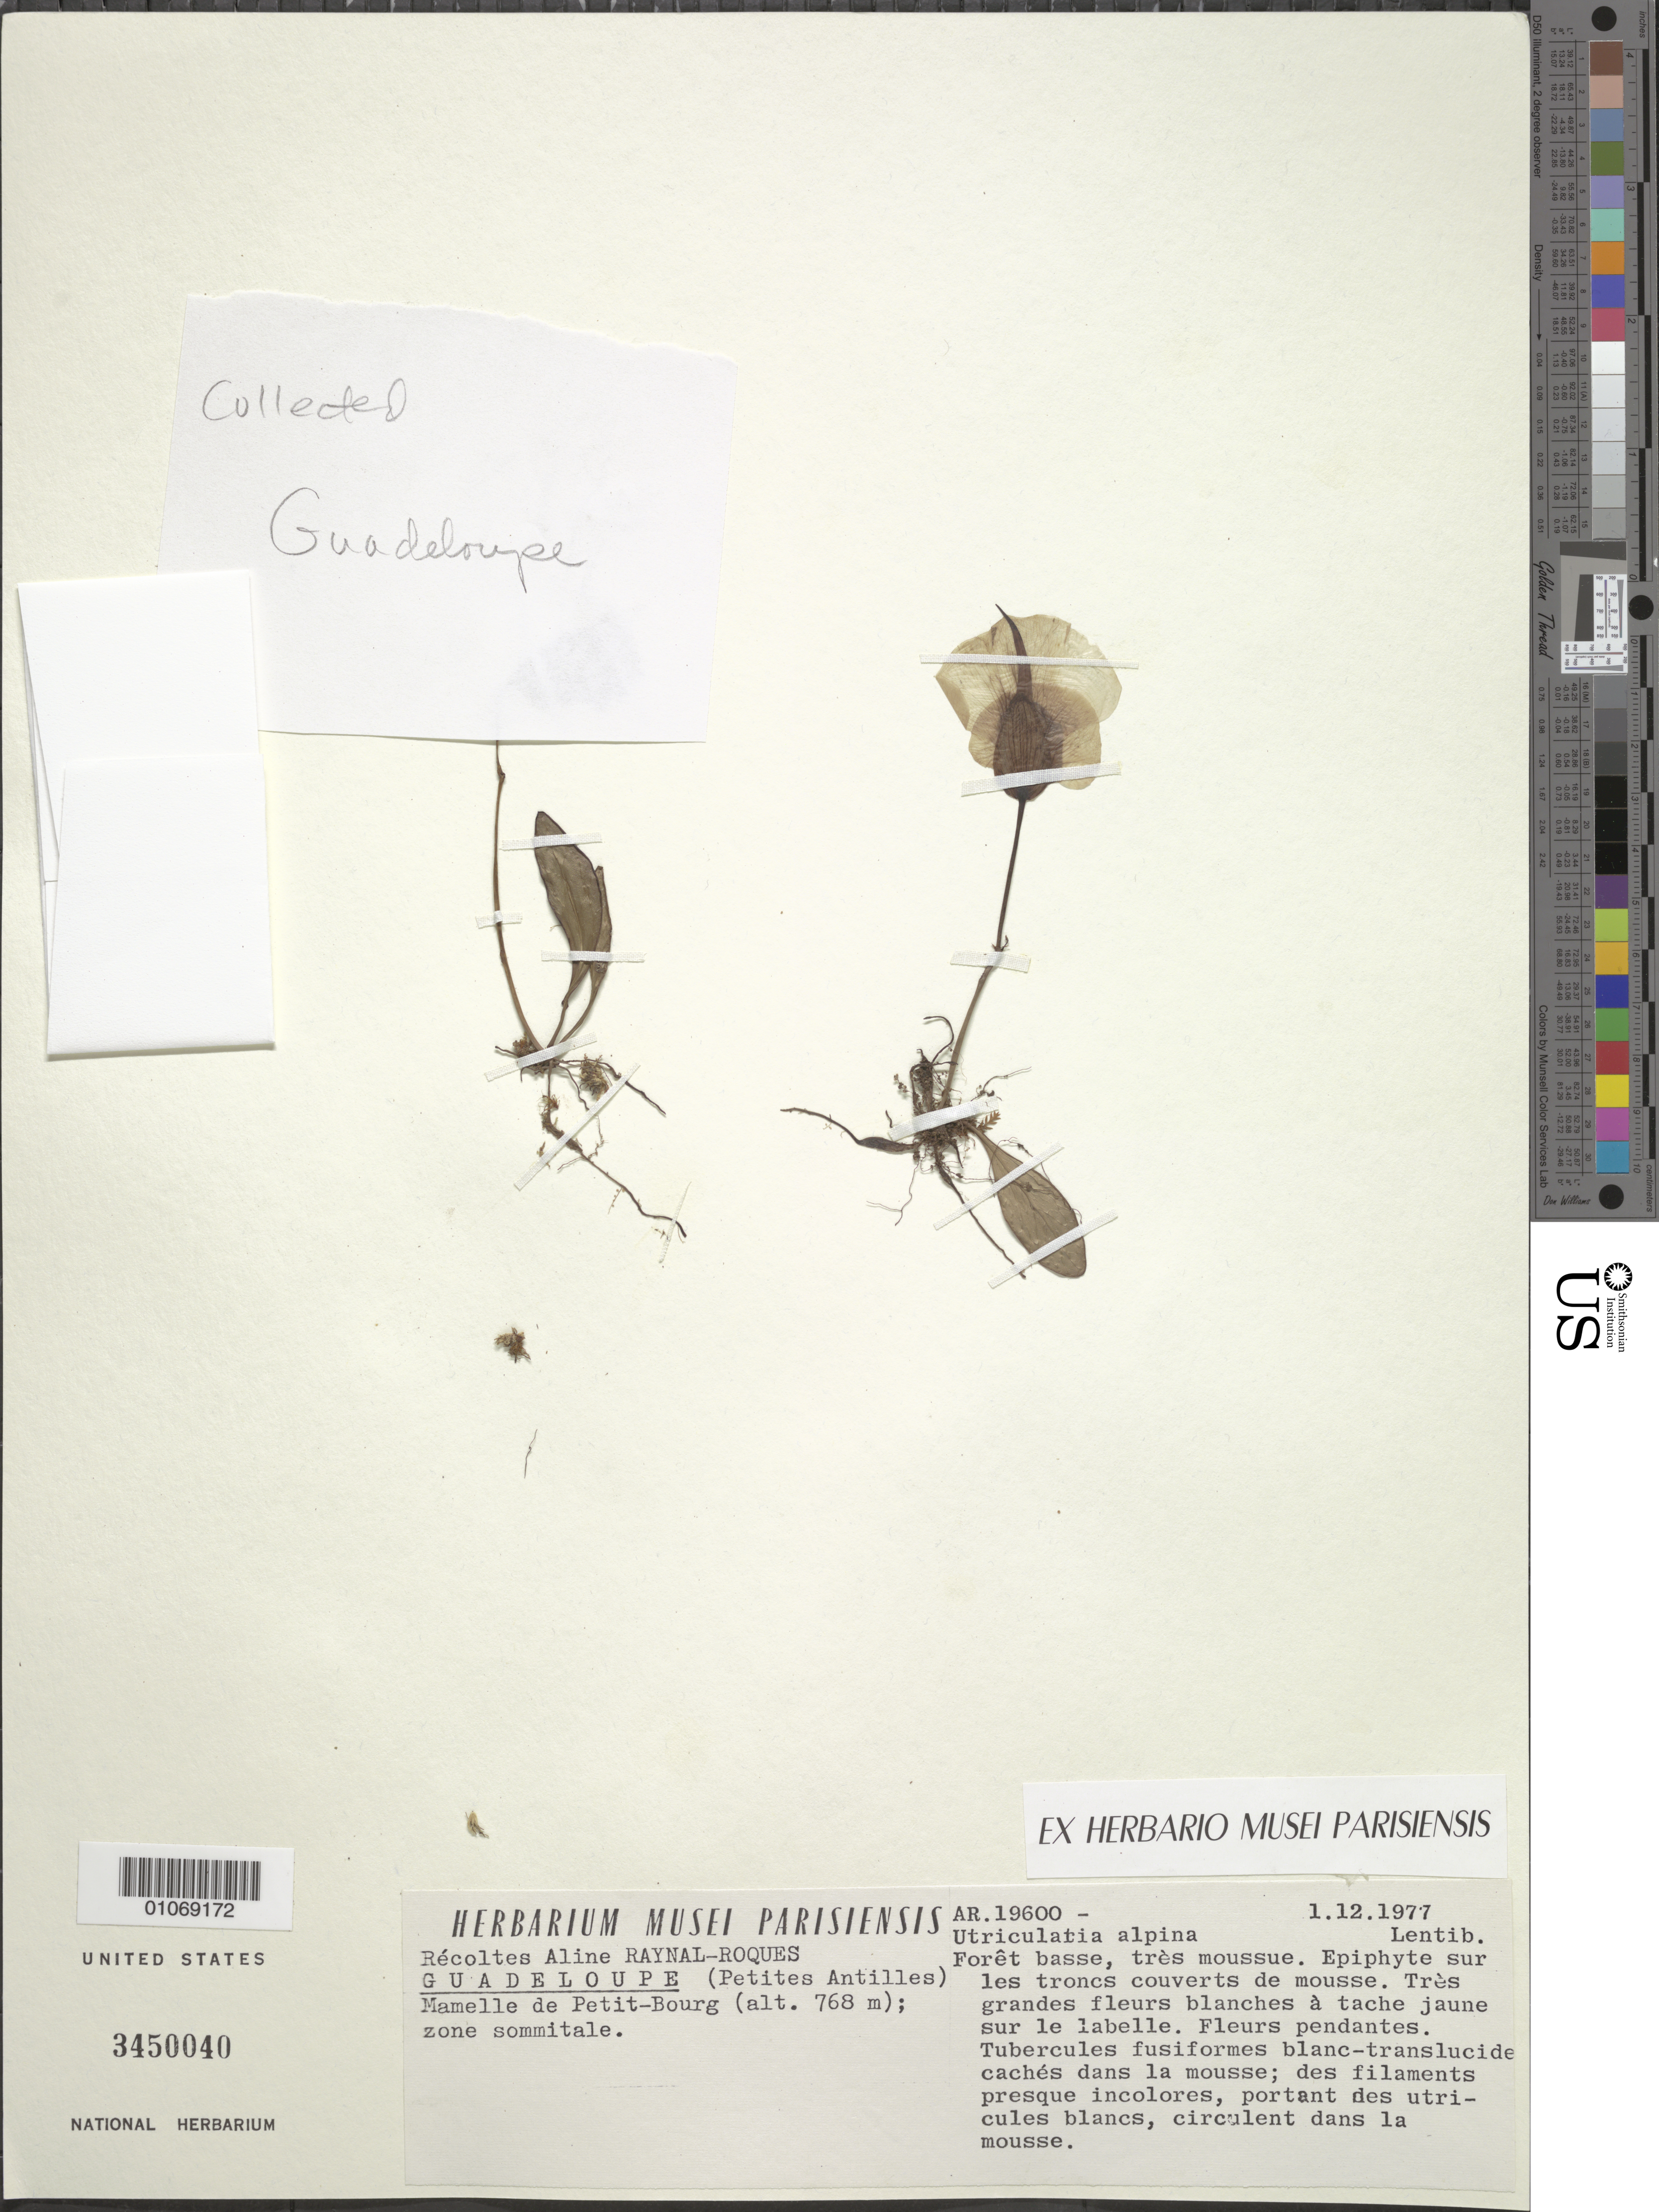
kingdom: Plantae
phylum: Tracheophyta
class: Magnoliopsida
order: Lamiales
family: Lentibulariaceae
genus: Utricularia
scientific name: Utricularia alpina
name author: Jacq.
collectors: A. M. Raynal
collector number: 19600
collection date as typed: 12 Jan 1977 or 01 Dec 1977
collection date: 1977-01-12 or 1977-12-01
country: Guadeloupe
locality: Mamelle de Petit-Bourg. Low forest epiphyte on tree trunks.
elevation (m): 768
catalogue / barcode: US 3450040